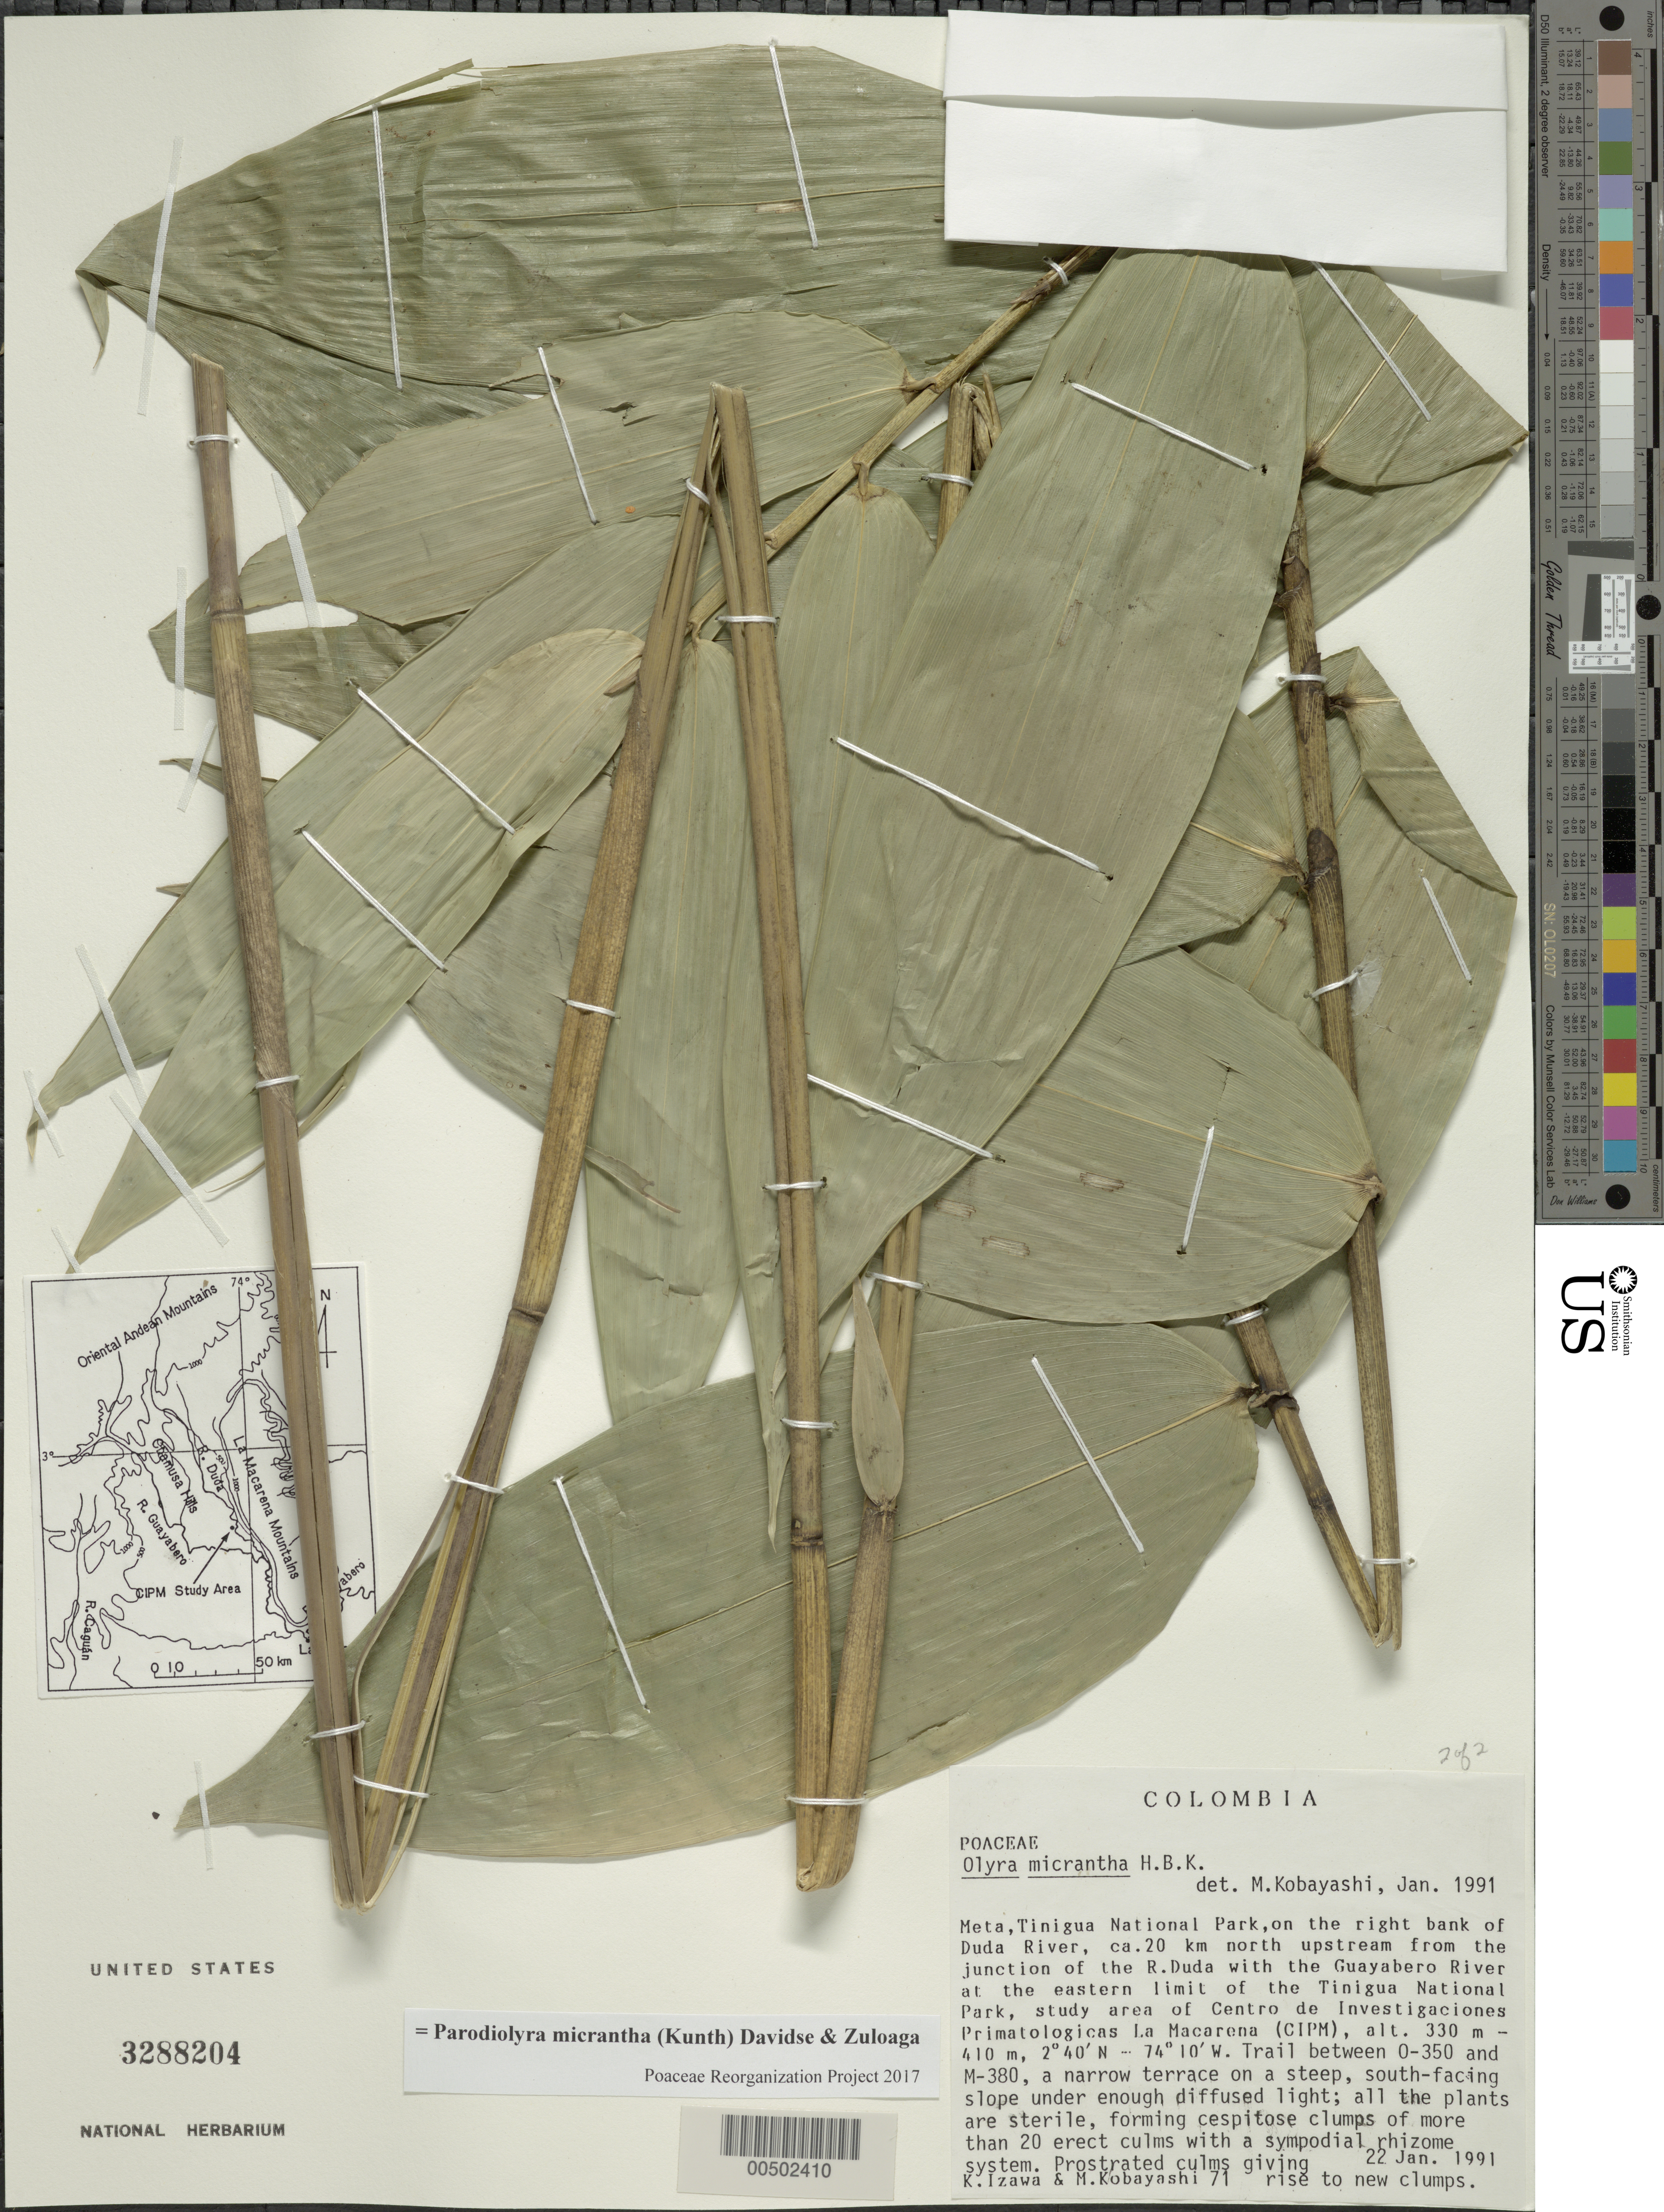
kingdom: Plantae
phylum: Tracheophyta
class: Liliopsida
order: Poales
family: Poaceae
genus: Parodiolyra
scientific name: Parodiolyra micrantha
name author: (Kunth) Davidse & Zuloaga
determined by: Poaceae Reorganization Project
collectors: K. Izawa & M. Kobayashi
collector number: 71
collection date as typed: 22 Jan 1991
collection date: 1991-01-22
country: Colombia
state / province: Meta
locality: Tinigua National Park, bank of Duda River, ca 20 km N of the junct. of Duda River and the Guyabero River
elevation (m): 330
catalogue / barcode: US 3288204